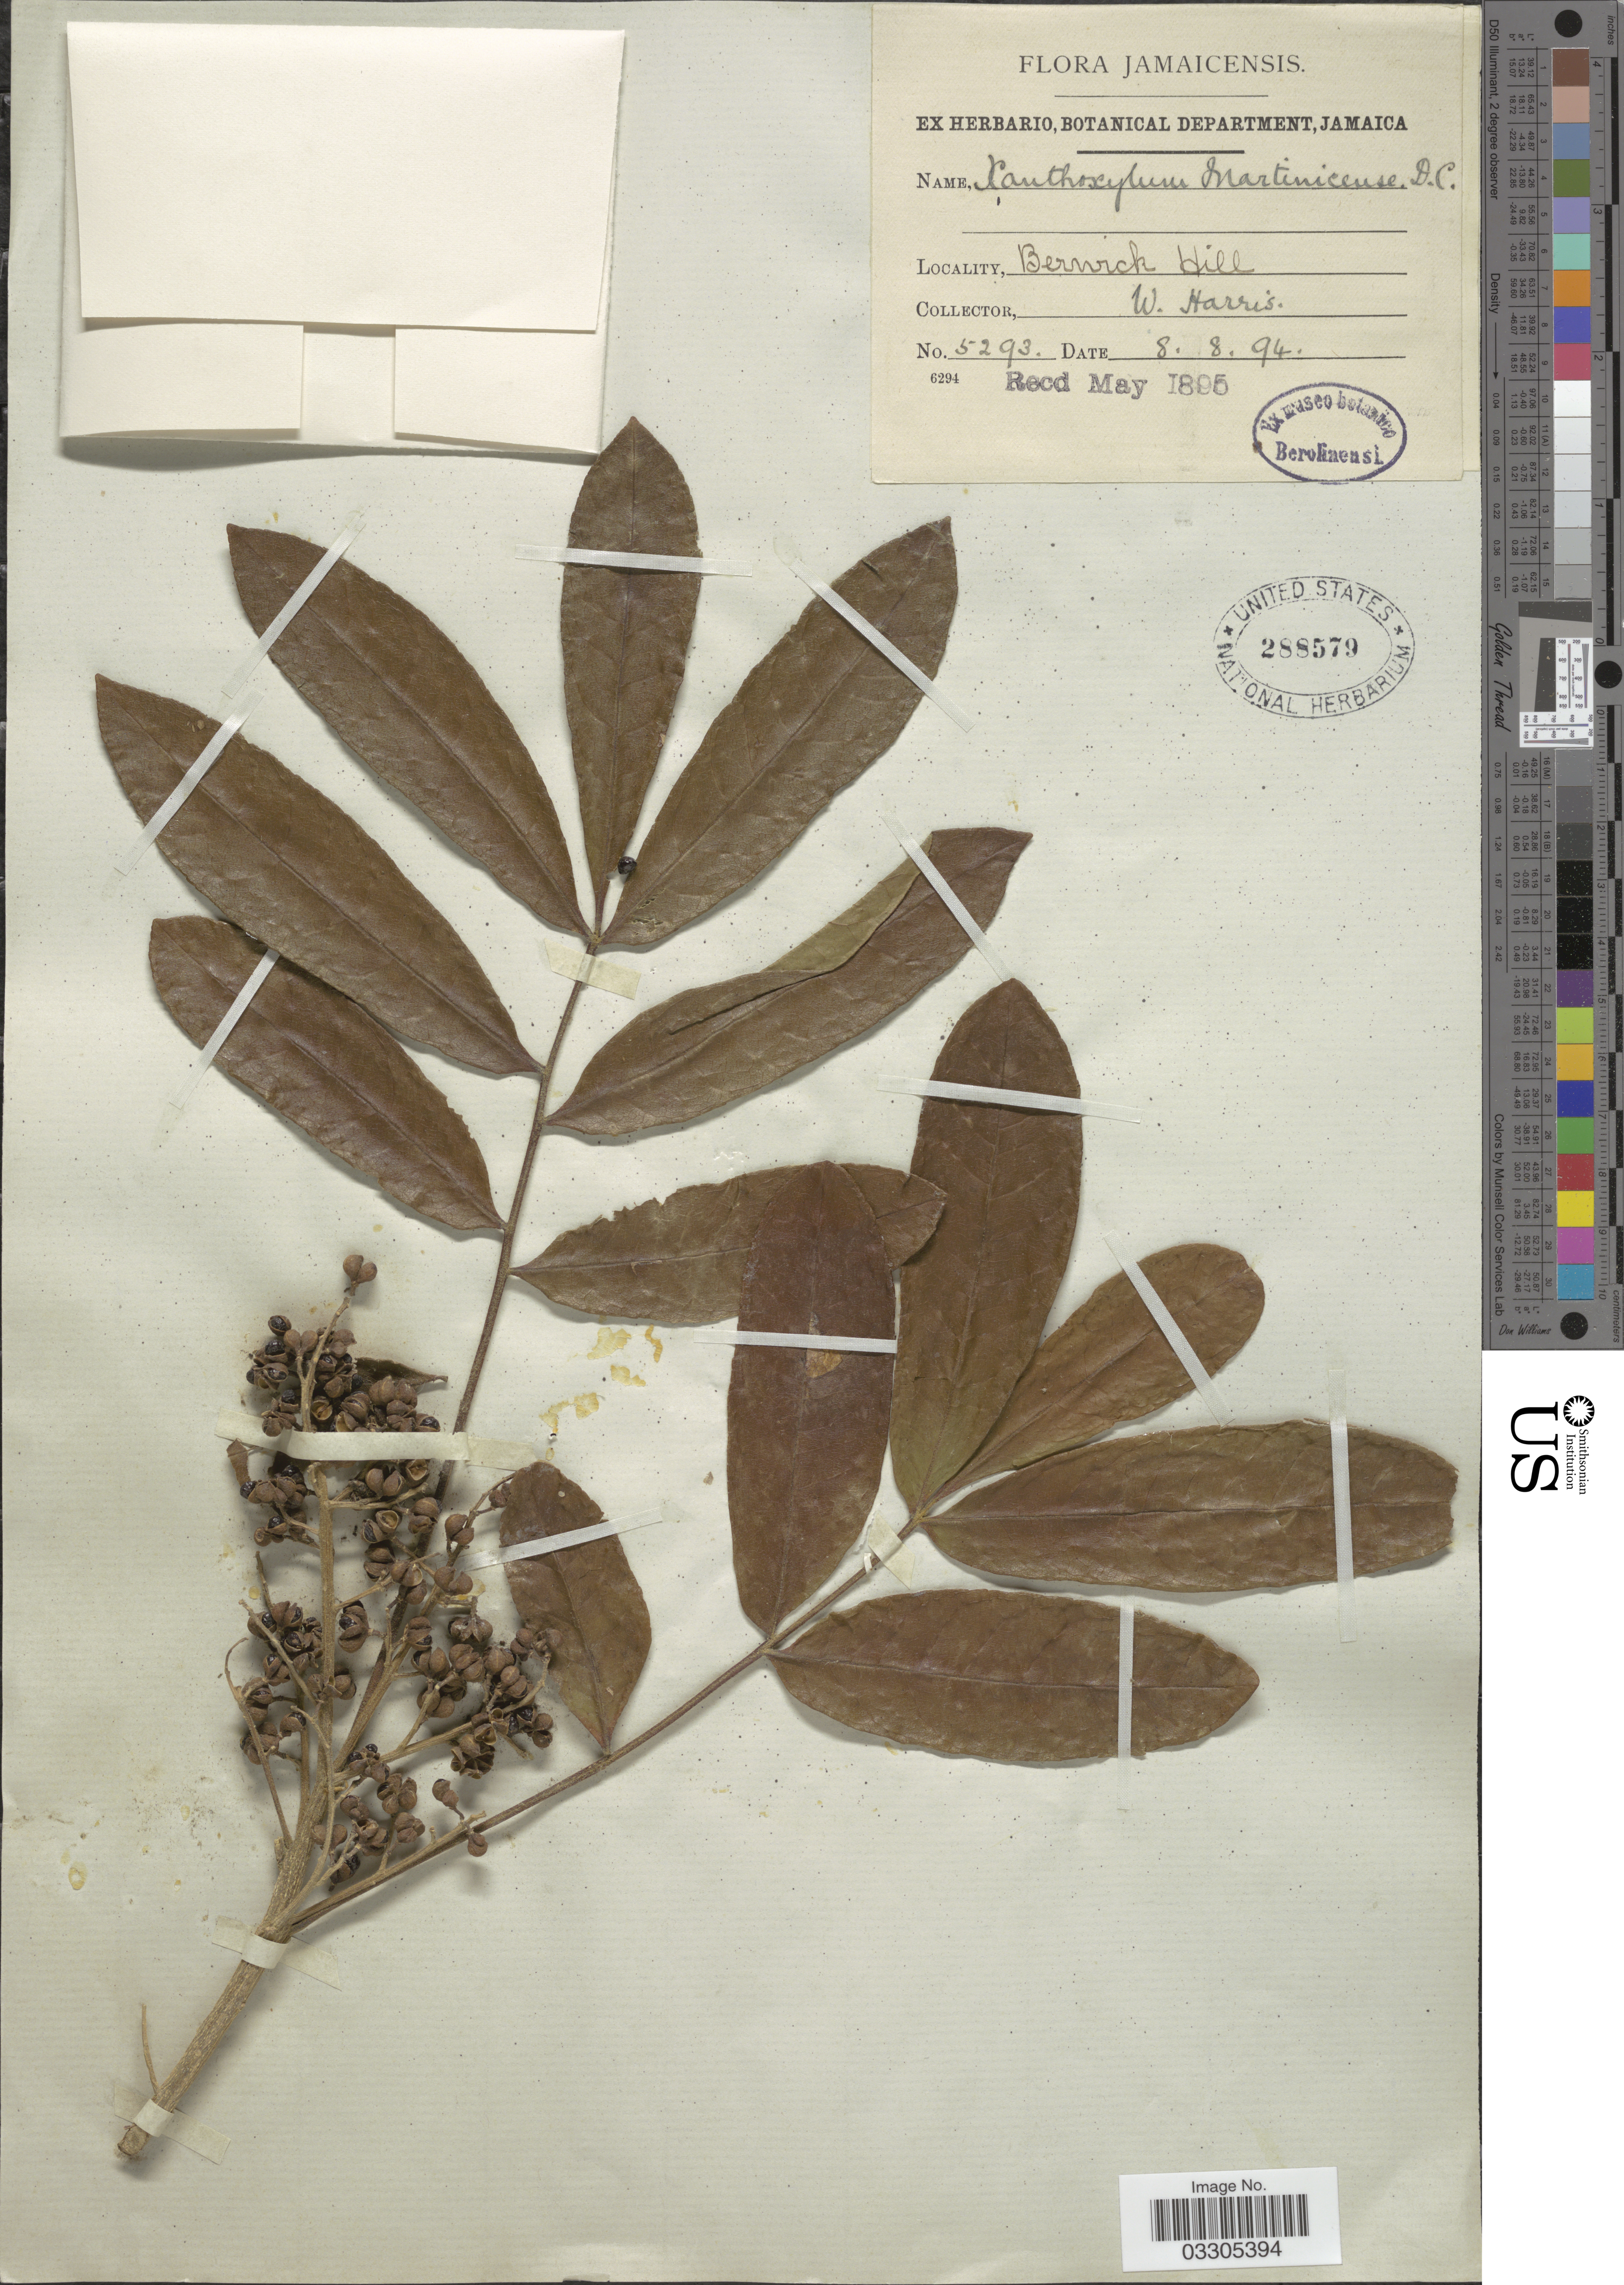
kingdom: Plantae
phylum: Tracheophyta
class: Magnoliopsida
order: Sapindales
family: Rutaceae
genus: Zanthoxylum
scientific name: Zanthoxylum martinicense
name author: (Lam.) DC.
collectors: W. Harris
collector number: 5293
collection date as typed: Transcribed d/m/y: 8/8/94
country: Jamaica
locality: Berwick Hill.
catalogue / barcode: US 288579